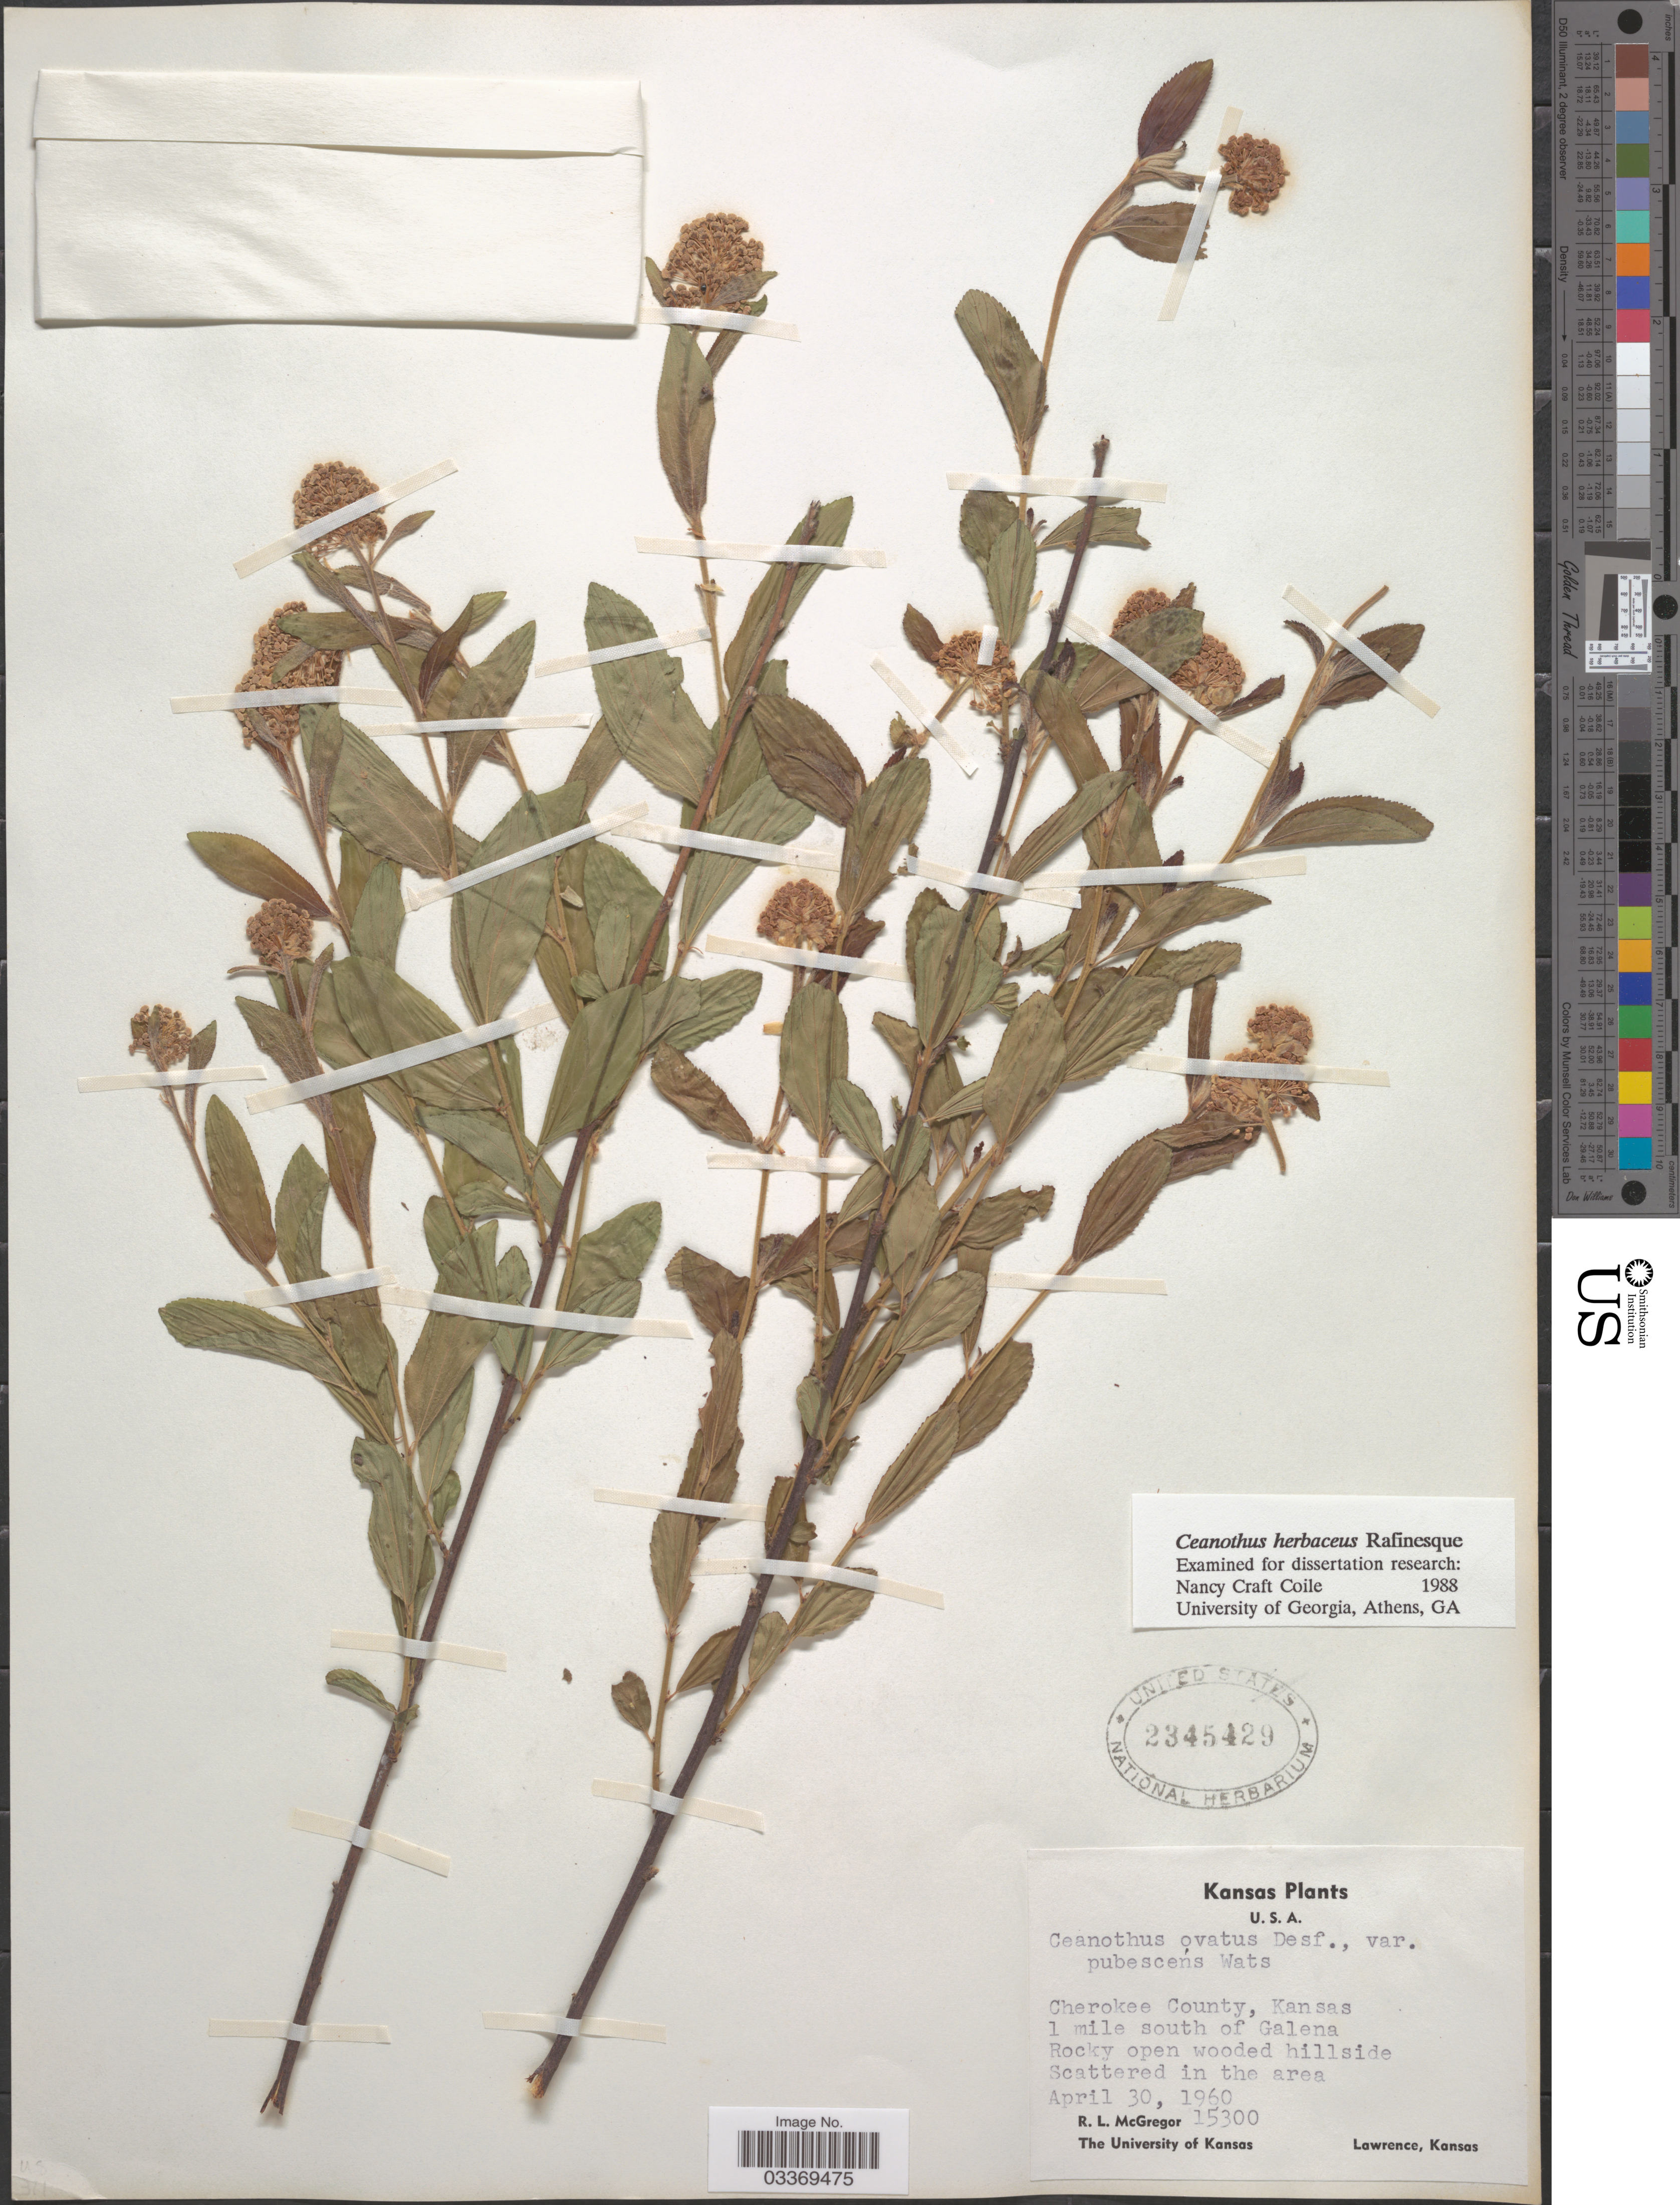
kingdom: Plantae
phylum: Tracheophyta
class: Magnoliopsida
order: Rosales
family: Rhamnaceae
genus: Ceanothus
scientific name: Ceanothus ovatus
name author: Desf.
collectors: R. McGregor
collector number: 15300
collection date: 1960-04-30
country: United States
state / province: Kansas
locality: Cherokee County, 1 mile south of Galena.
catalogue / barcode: US 2345429